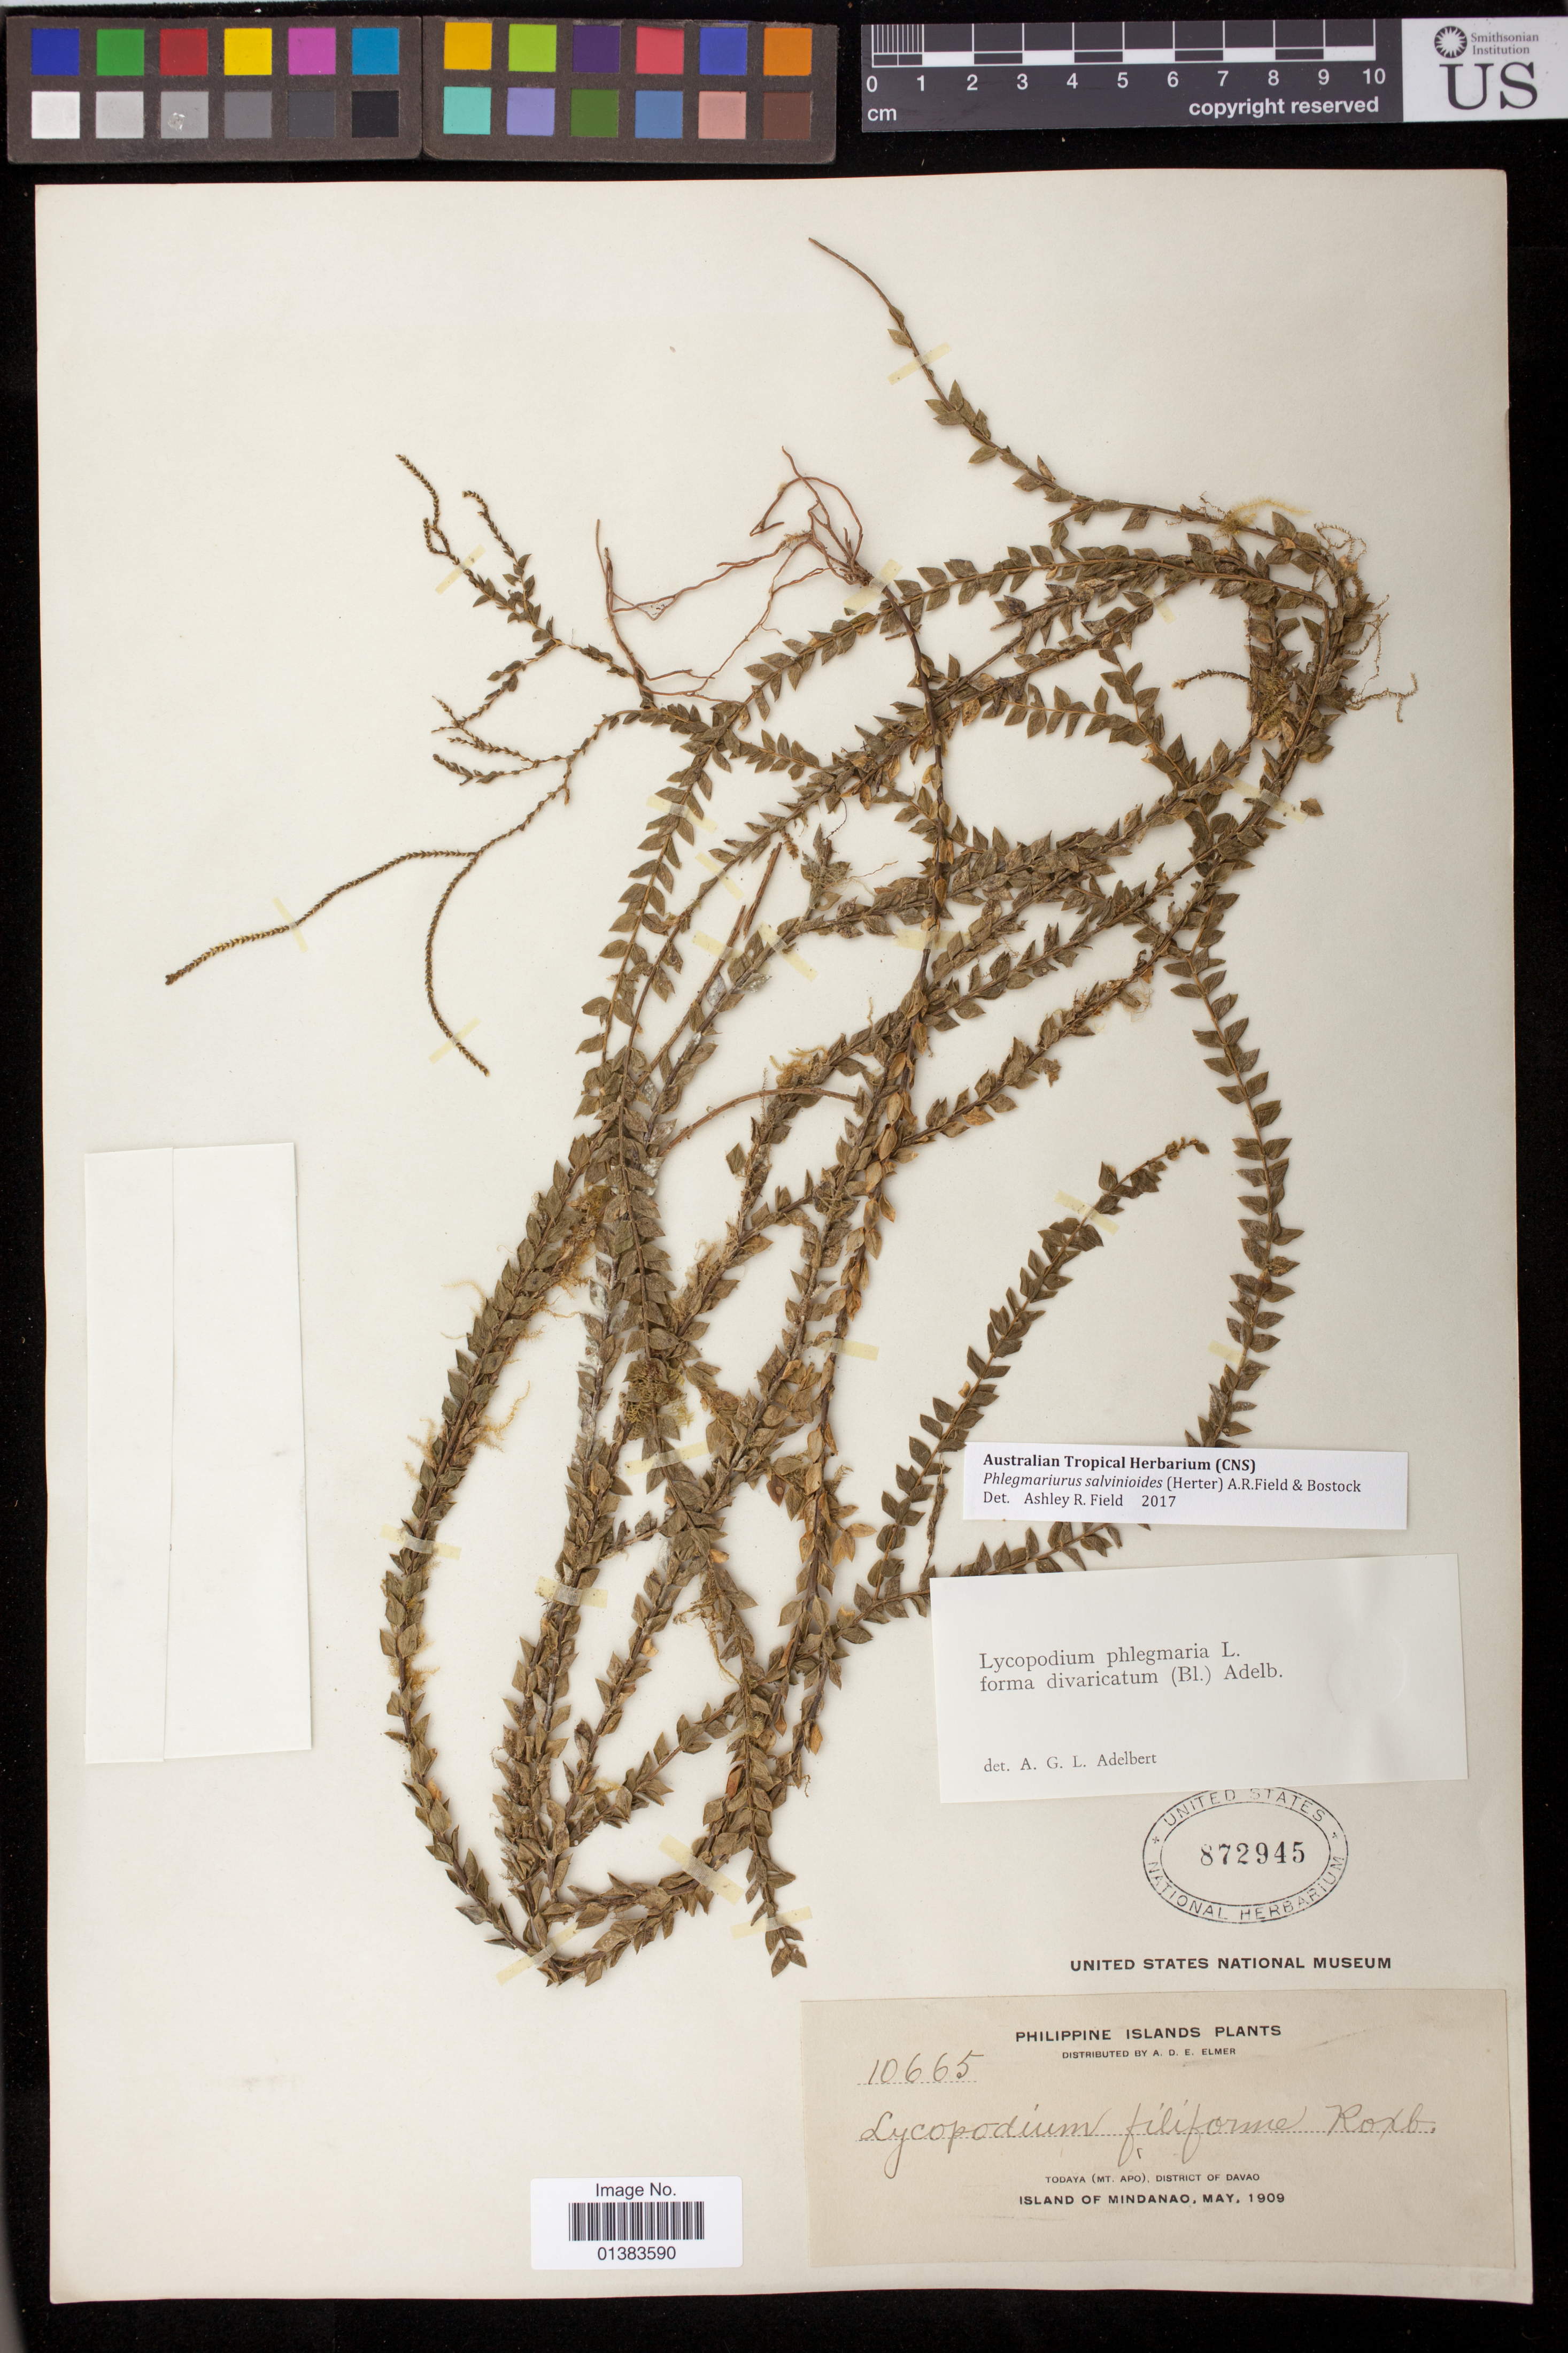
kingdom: Plantae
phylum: Tracheophyta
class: Lycopodiopsida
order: Lycopodiales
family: Lycopodiaceae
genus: Urostachys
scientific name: Urostachys salvinioides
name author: Herter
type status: Isosyntype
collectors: A. D. E. Elmer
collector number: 10665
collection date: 1909-05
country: Philippines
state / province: Davao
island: Mindanao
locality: Todaya (Mt. Apo), District of Davao, Island of Mindanao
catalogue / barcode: US 872945